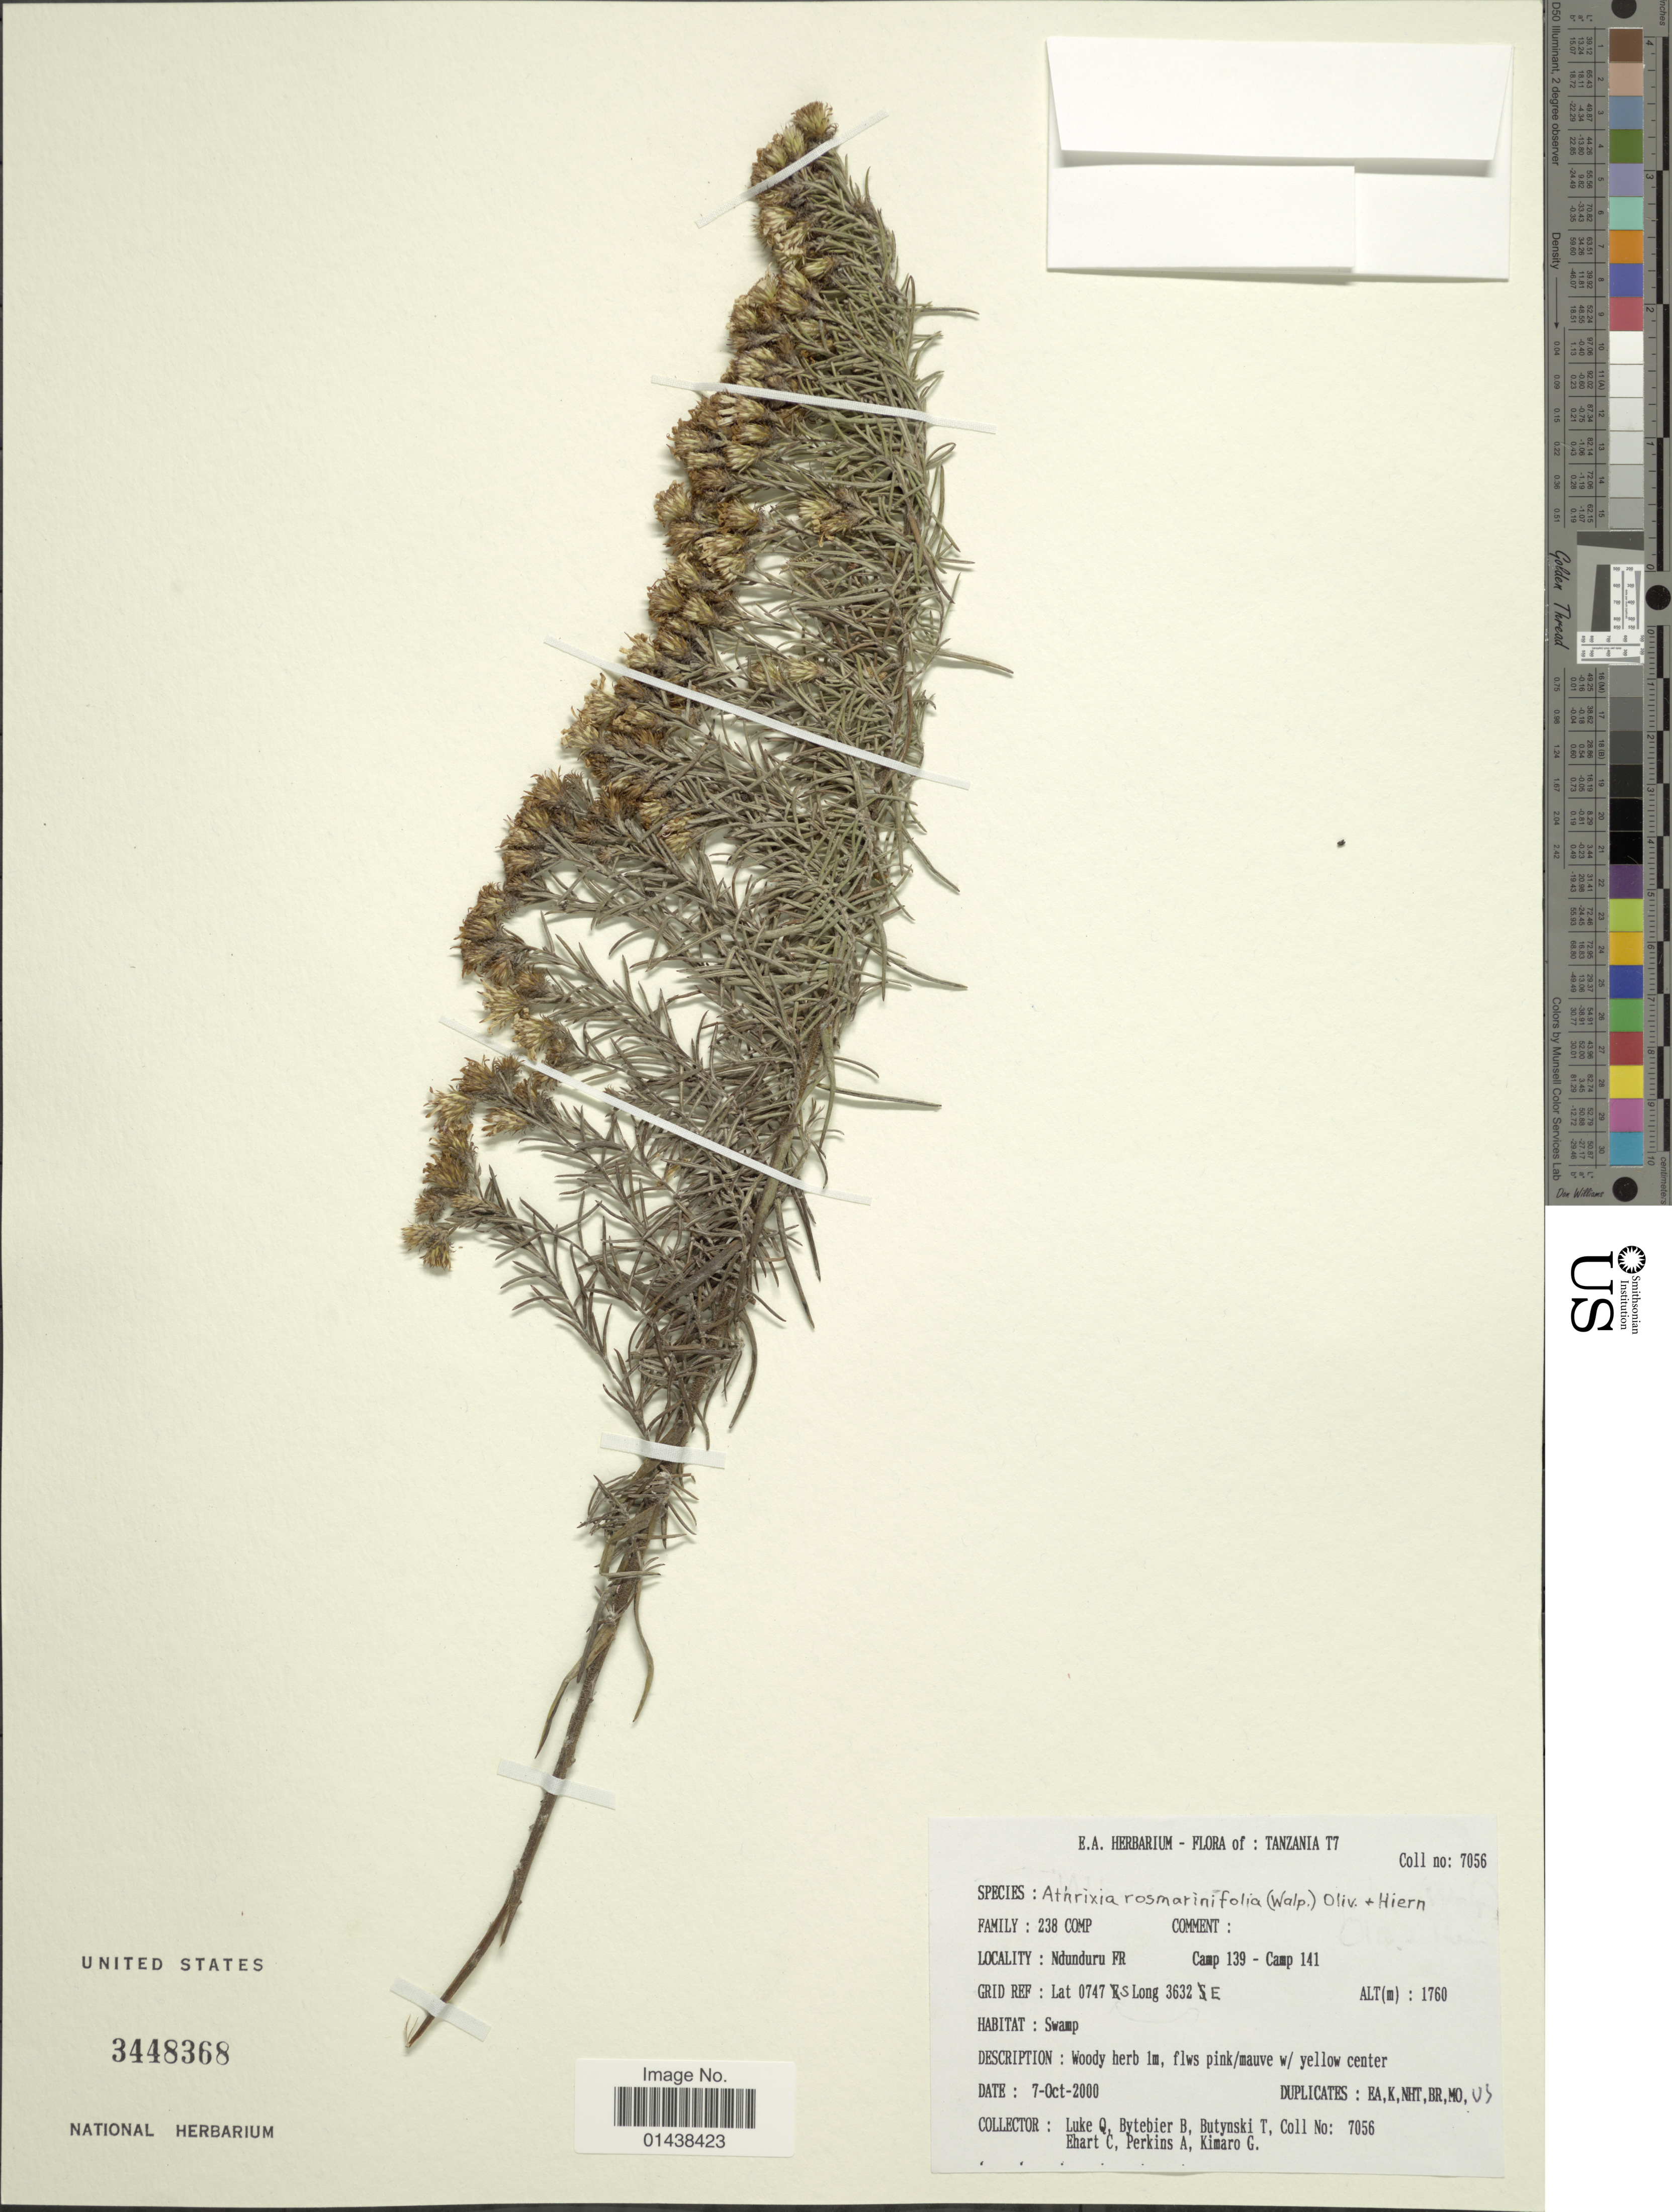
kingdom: Plantae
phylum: Tracheophyta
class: Magnoliopsida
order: Asterales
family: Asteraceae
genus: Athrixia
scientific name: Athrixia rosmarinifolia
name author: (Sch. Bip. ex Walp.) Oliv. & Hiern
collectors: Q. Luke, B. Bytebier, T. Butynski, C. Ehart & et al.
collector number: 7056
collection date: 2000-10-07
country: Tanzania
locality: Ndunduru FR Camp 139 - Camp 141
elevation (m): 1760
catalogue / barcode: US 3448368